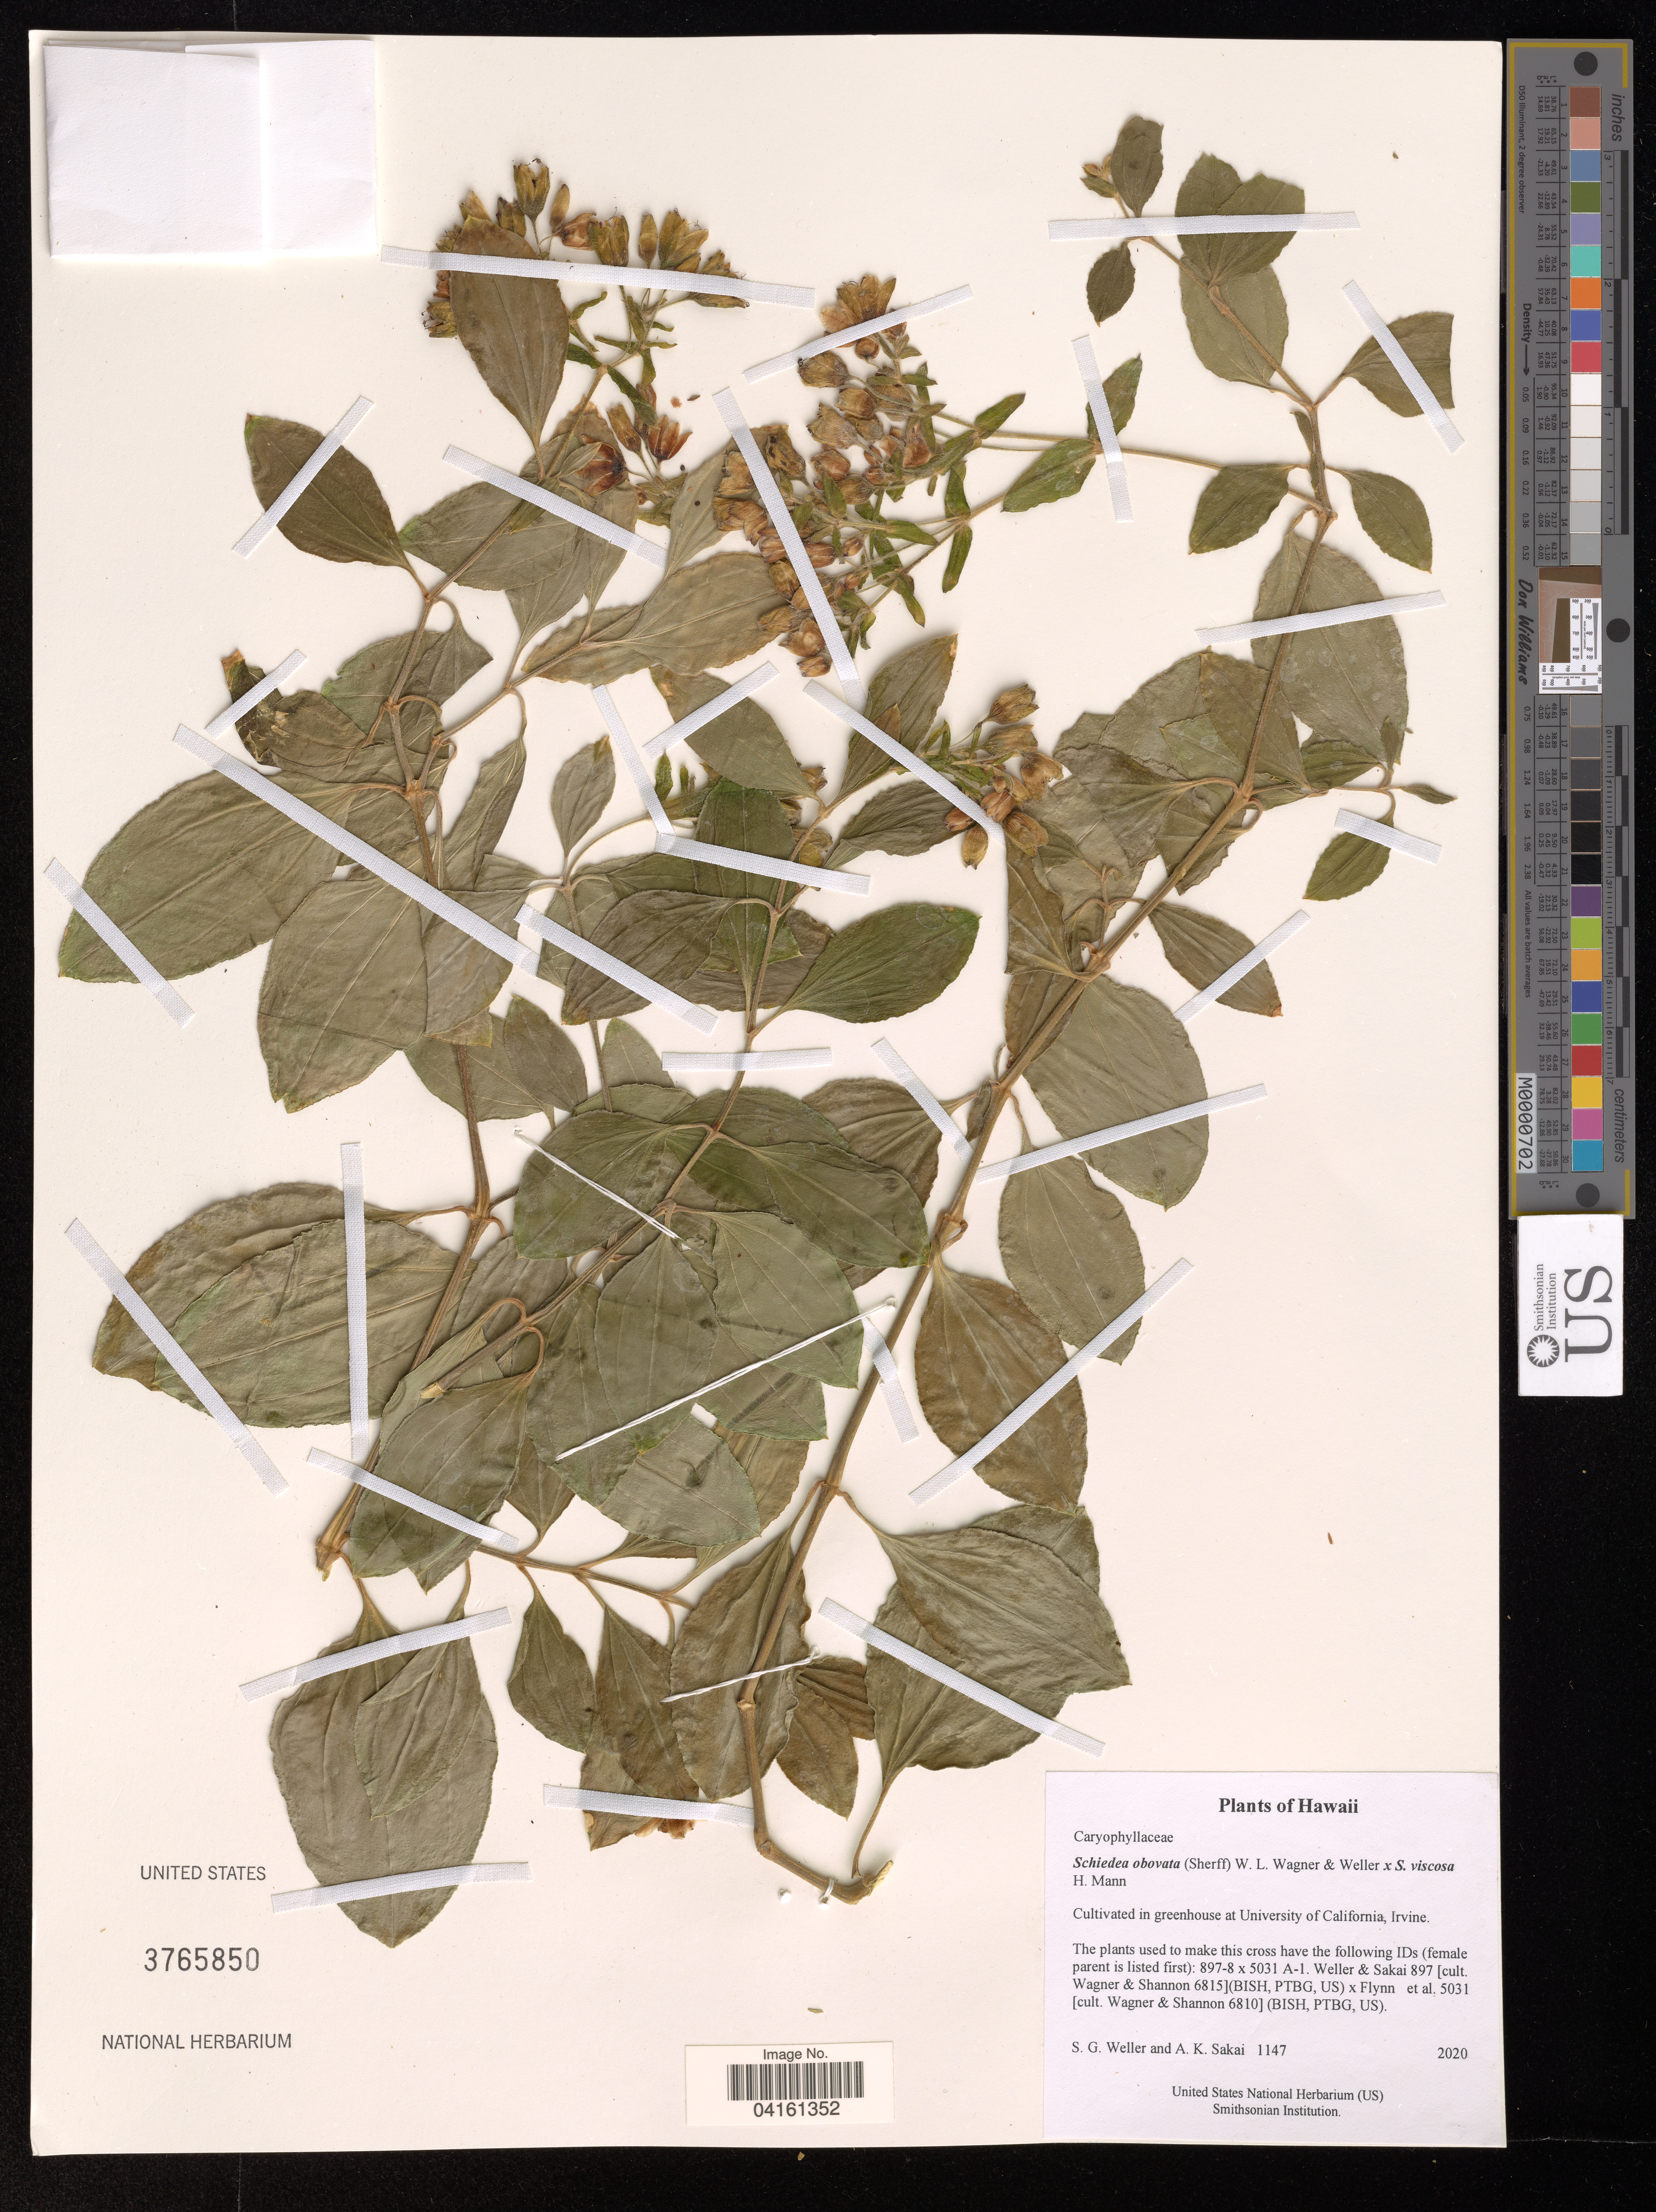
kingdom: Plantae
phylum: Tracheophyta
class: Magnoliopsida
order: Caryophyllales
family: Caryophyllaceae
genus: Schiedea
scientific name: Schiedea obovata x S. viscosa H. Mann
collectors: S. G. Weller & A. Sakai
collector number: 1147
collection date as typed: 2020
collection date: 2020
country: United States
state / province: California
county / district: Orange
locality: Cultivated in greenhouse at University of California, Irvine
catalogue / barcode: US 3765850